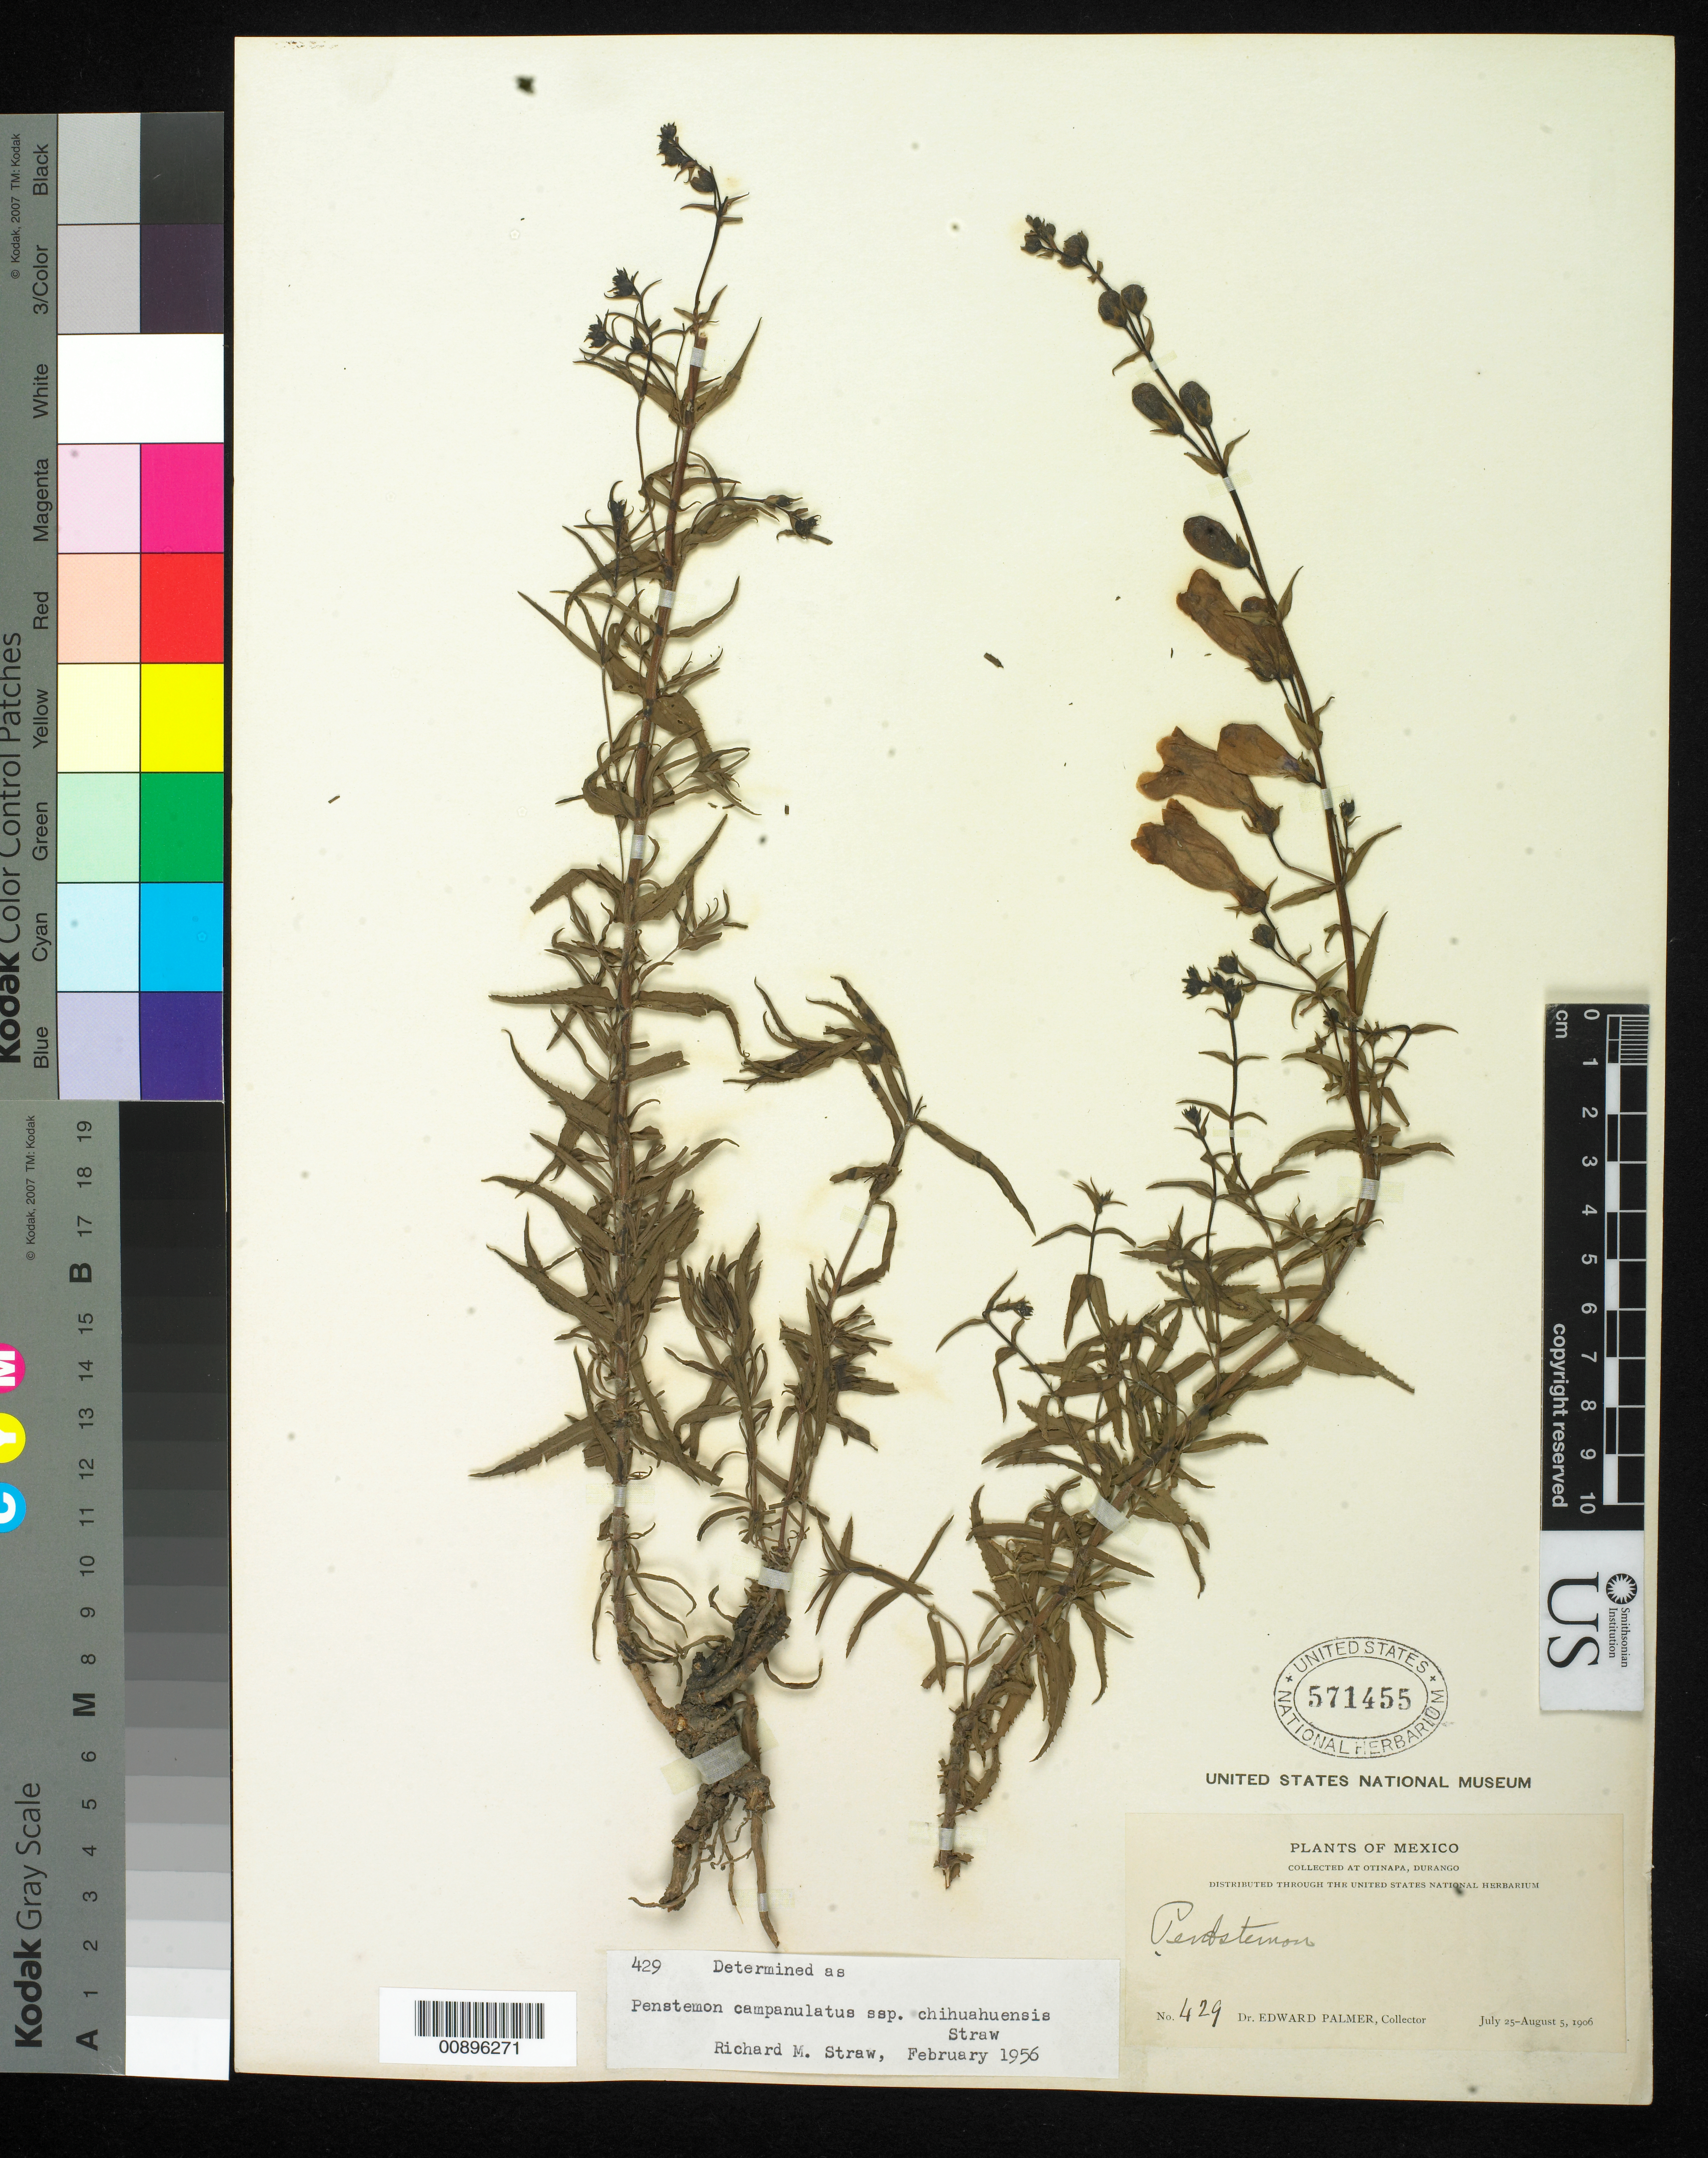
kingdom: Plantae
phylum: Tracheophyta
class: Magnoliopsida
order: Lamiales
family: Plantaginaceae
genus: Penstemon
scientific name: Penstemon campanulatus subsp. chihuahuensis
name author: Straw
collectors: E. Palmer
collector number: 429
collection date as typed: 25 Jul 1906 to 05 Aug 1906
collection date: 1906-07-25/1906-08-05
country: Mexico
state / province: Durango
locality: Otinapa, Durango.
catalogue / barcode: US 571455